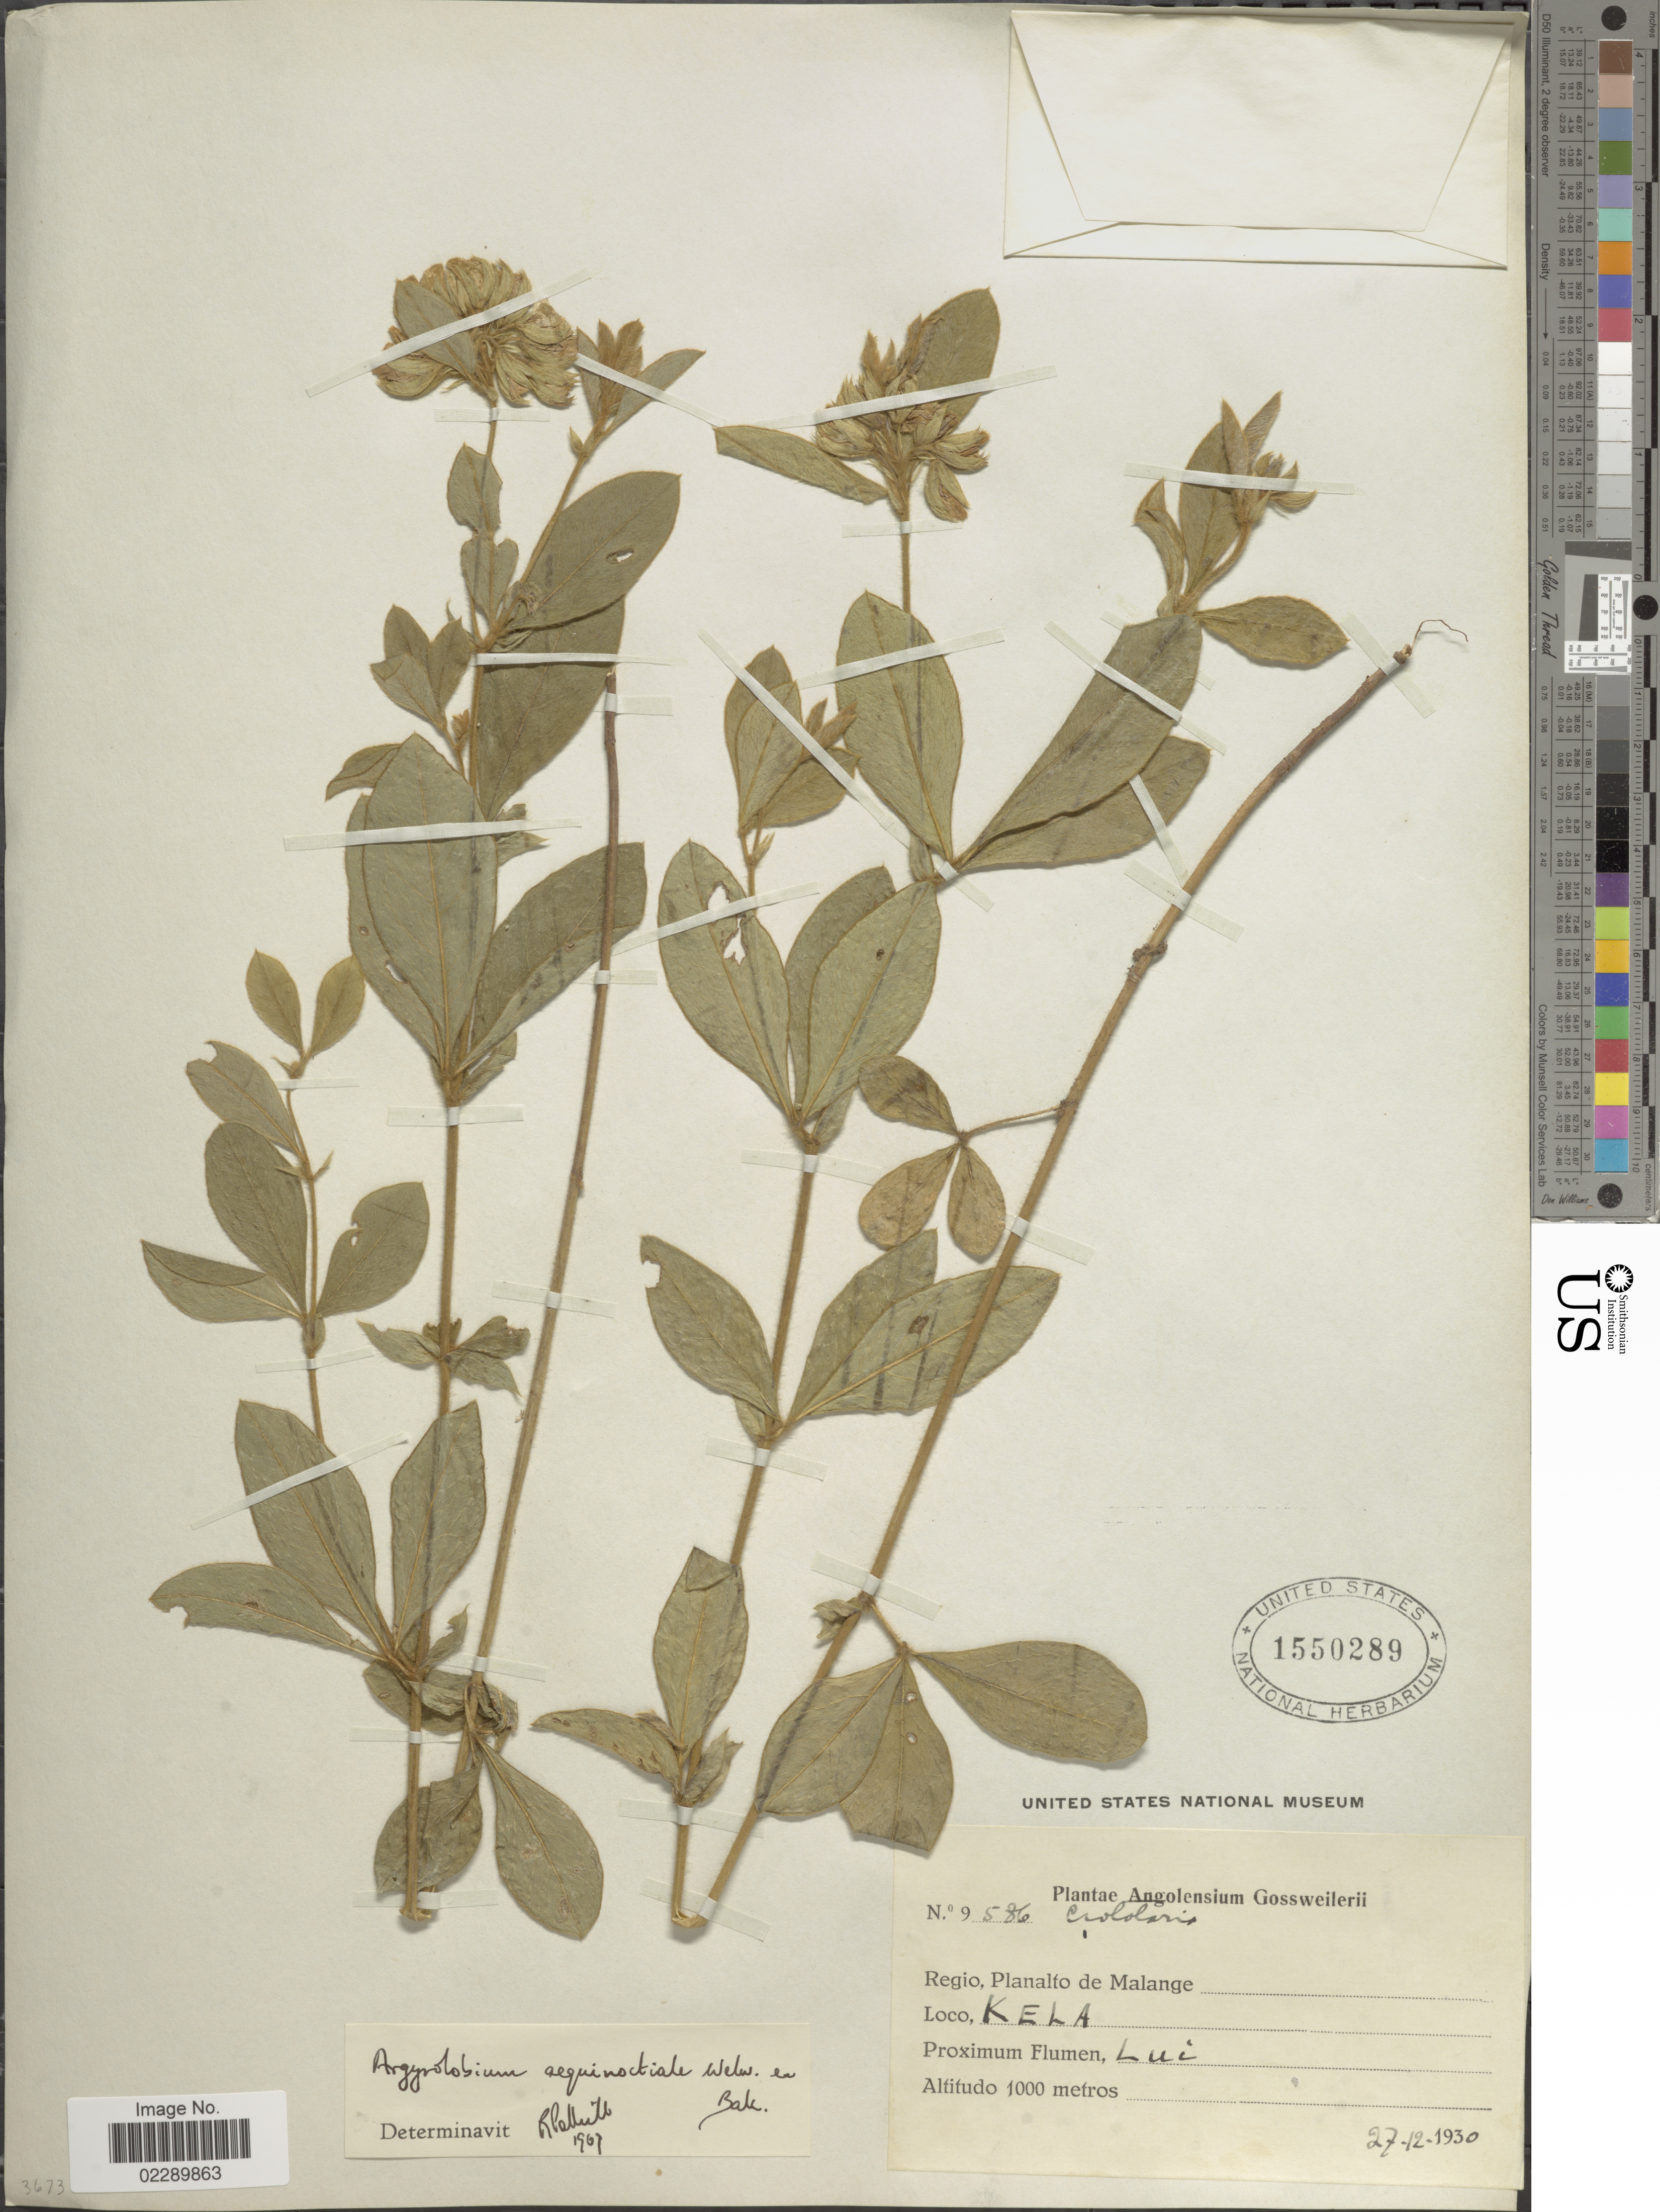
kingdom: Plantae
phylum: Tracheophyta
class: Magnoliopsida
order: Fabales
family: Fabaceae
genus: Argyrolobium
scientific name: Argyrolobium aequinoctiale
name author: Welw. ex Baker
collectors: J. Gossweiler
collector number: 9576*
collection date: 1930-12-27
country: Angola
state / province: Malange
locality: Planalto de Malange. Kela.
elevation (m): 1000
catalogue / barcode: US 1550289